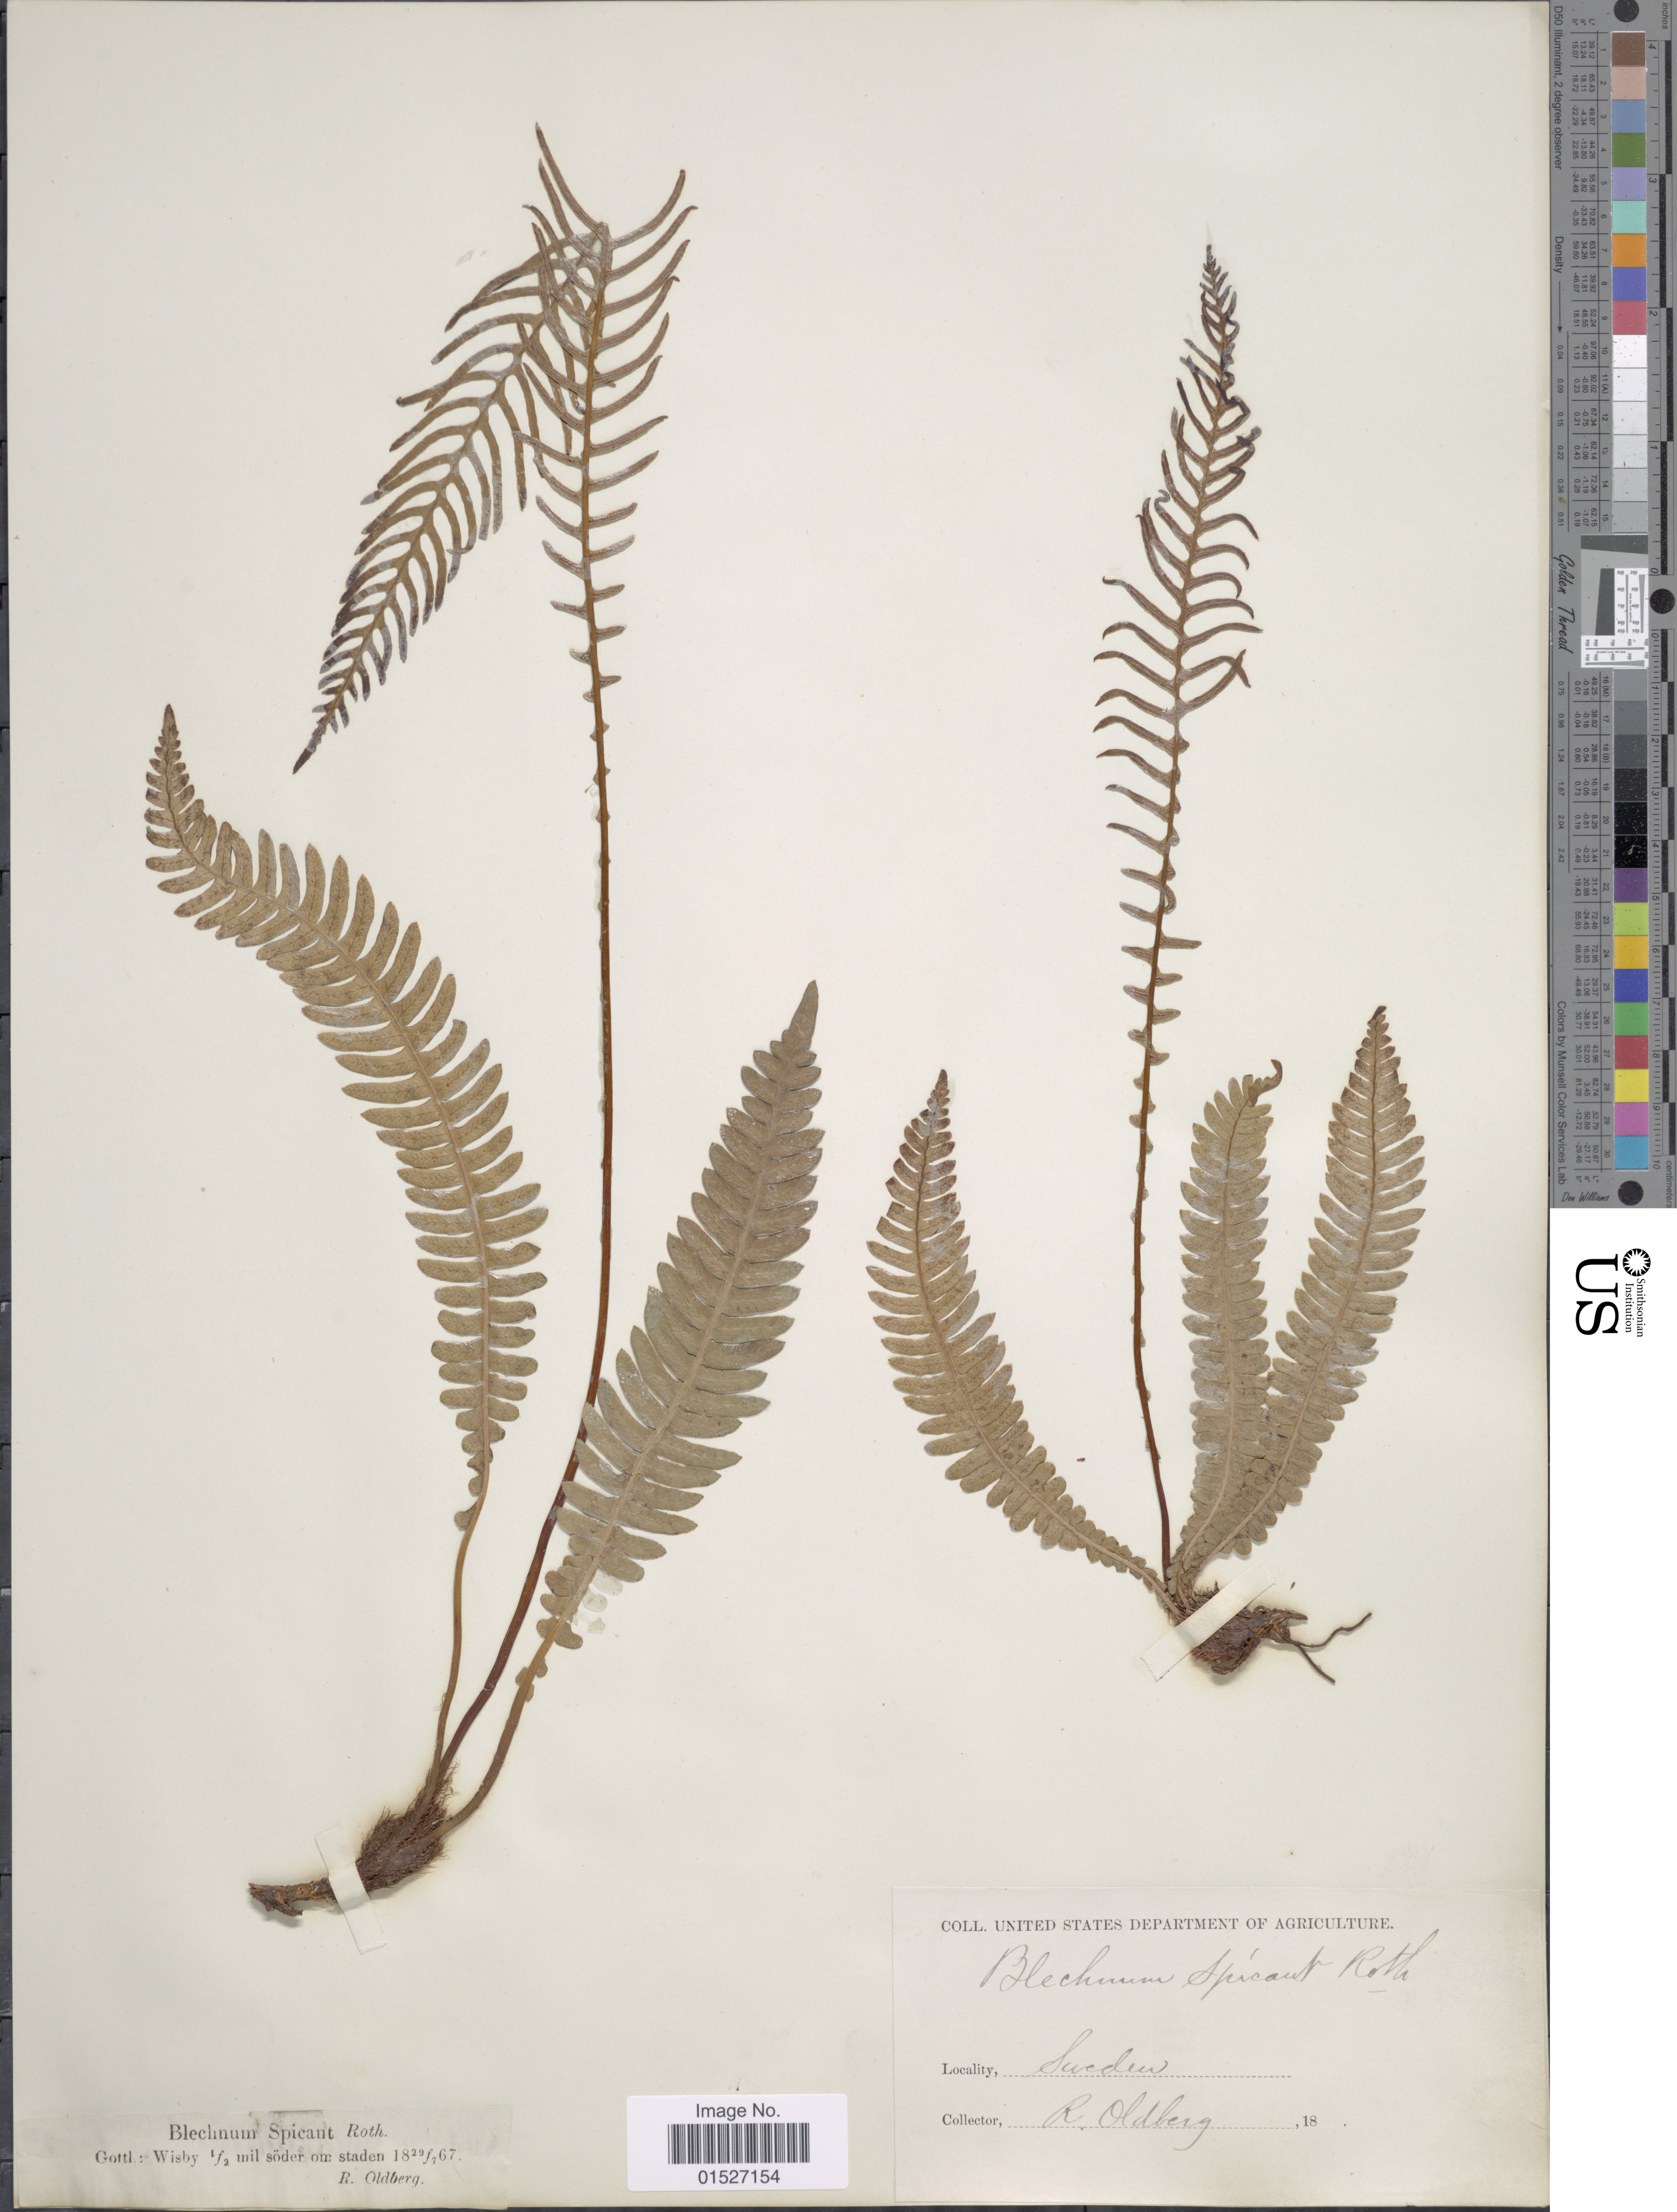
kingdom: Plantae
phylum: Tracheophyta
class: Polypodiopsida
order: Polypodiales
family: Blechnaceae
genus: Blechnum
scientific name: Blechnum spicant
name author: (L.) Sm.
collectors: R. Oldberg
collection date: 1867-07-29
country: Sweden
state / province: Gotland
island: Gotland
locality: Wisby 1/2 mil soder om staden